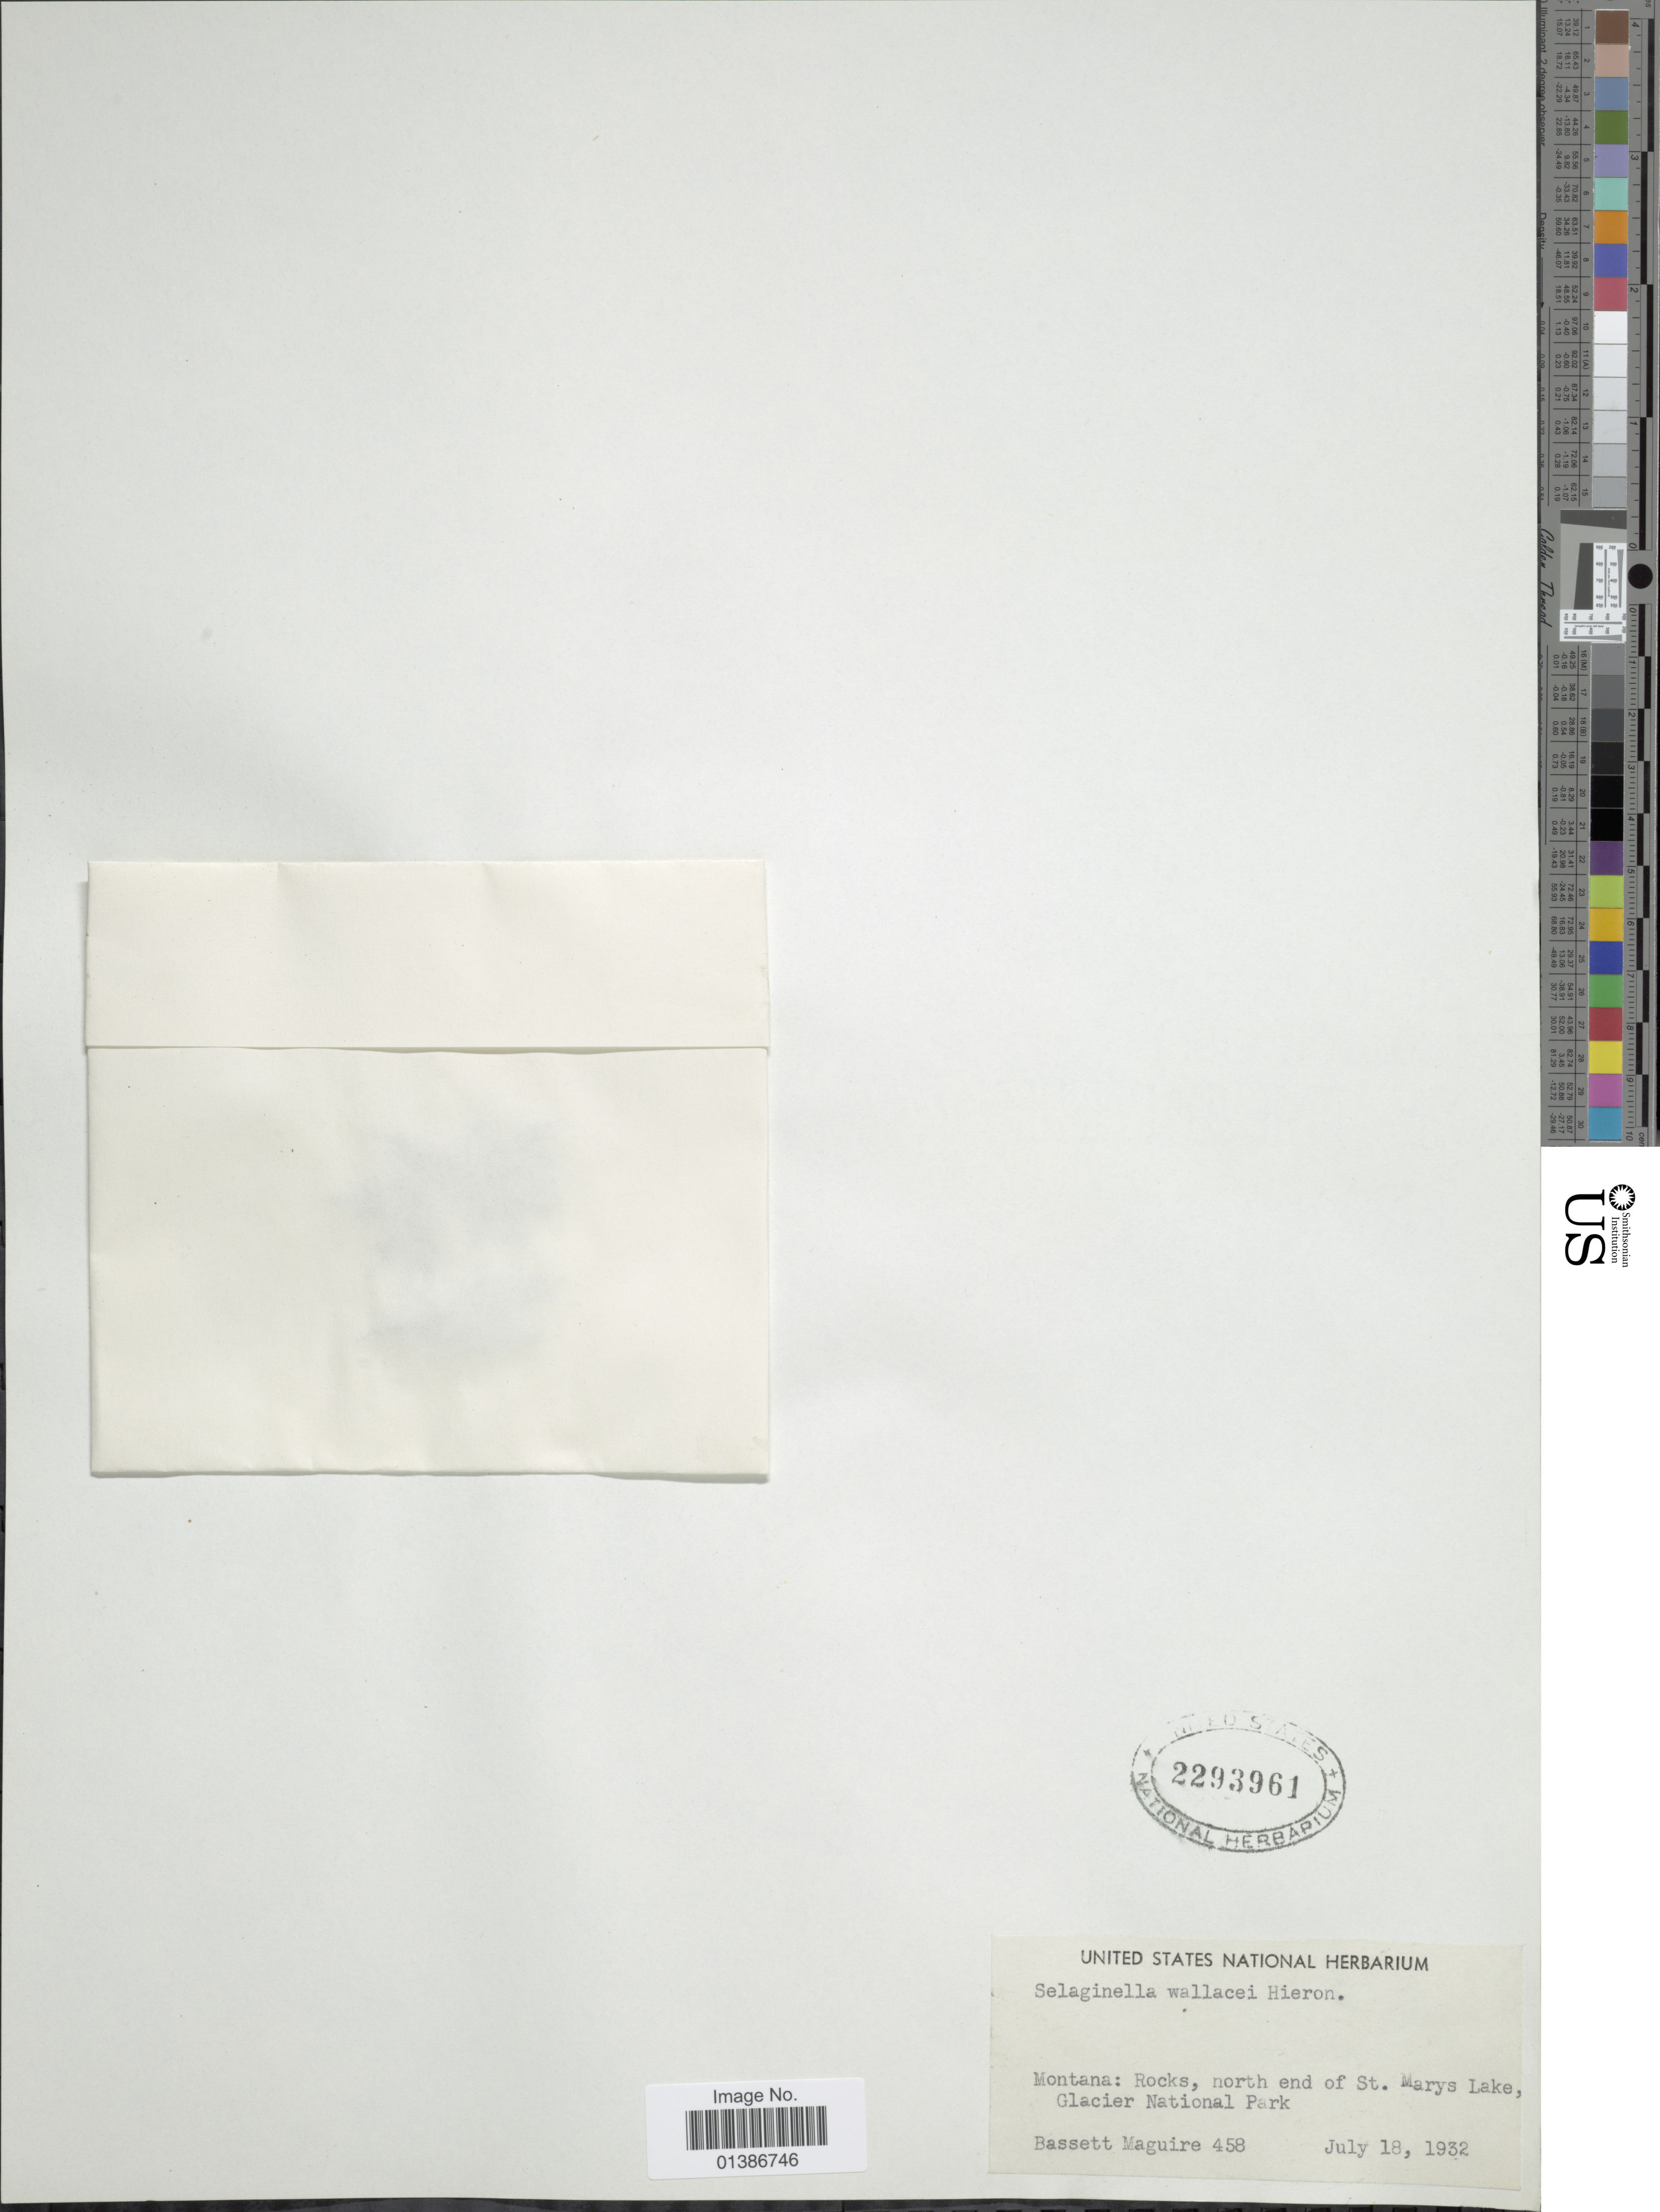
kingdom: Plantae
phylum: Tracheophyta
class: Lycopodiopsida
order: Selaginellales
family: Selaginellaceae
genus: Selaginella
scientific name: Selaginella wallacei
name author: Hieron.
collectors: B. Maguire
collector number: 458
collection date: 1932-07-18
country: United States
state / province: Montana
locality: Rocks, north end of St. Marys Lake, Glacier National Park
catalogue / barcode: US 2293961